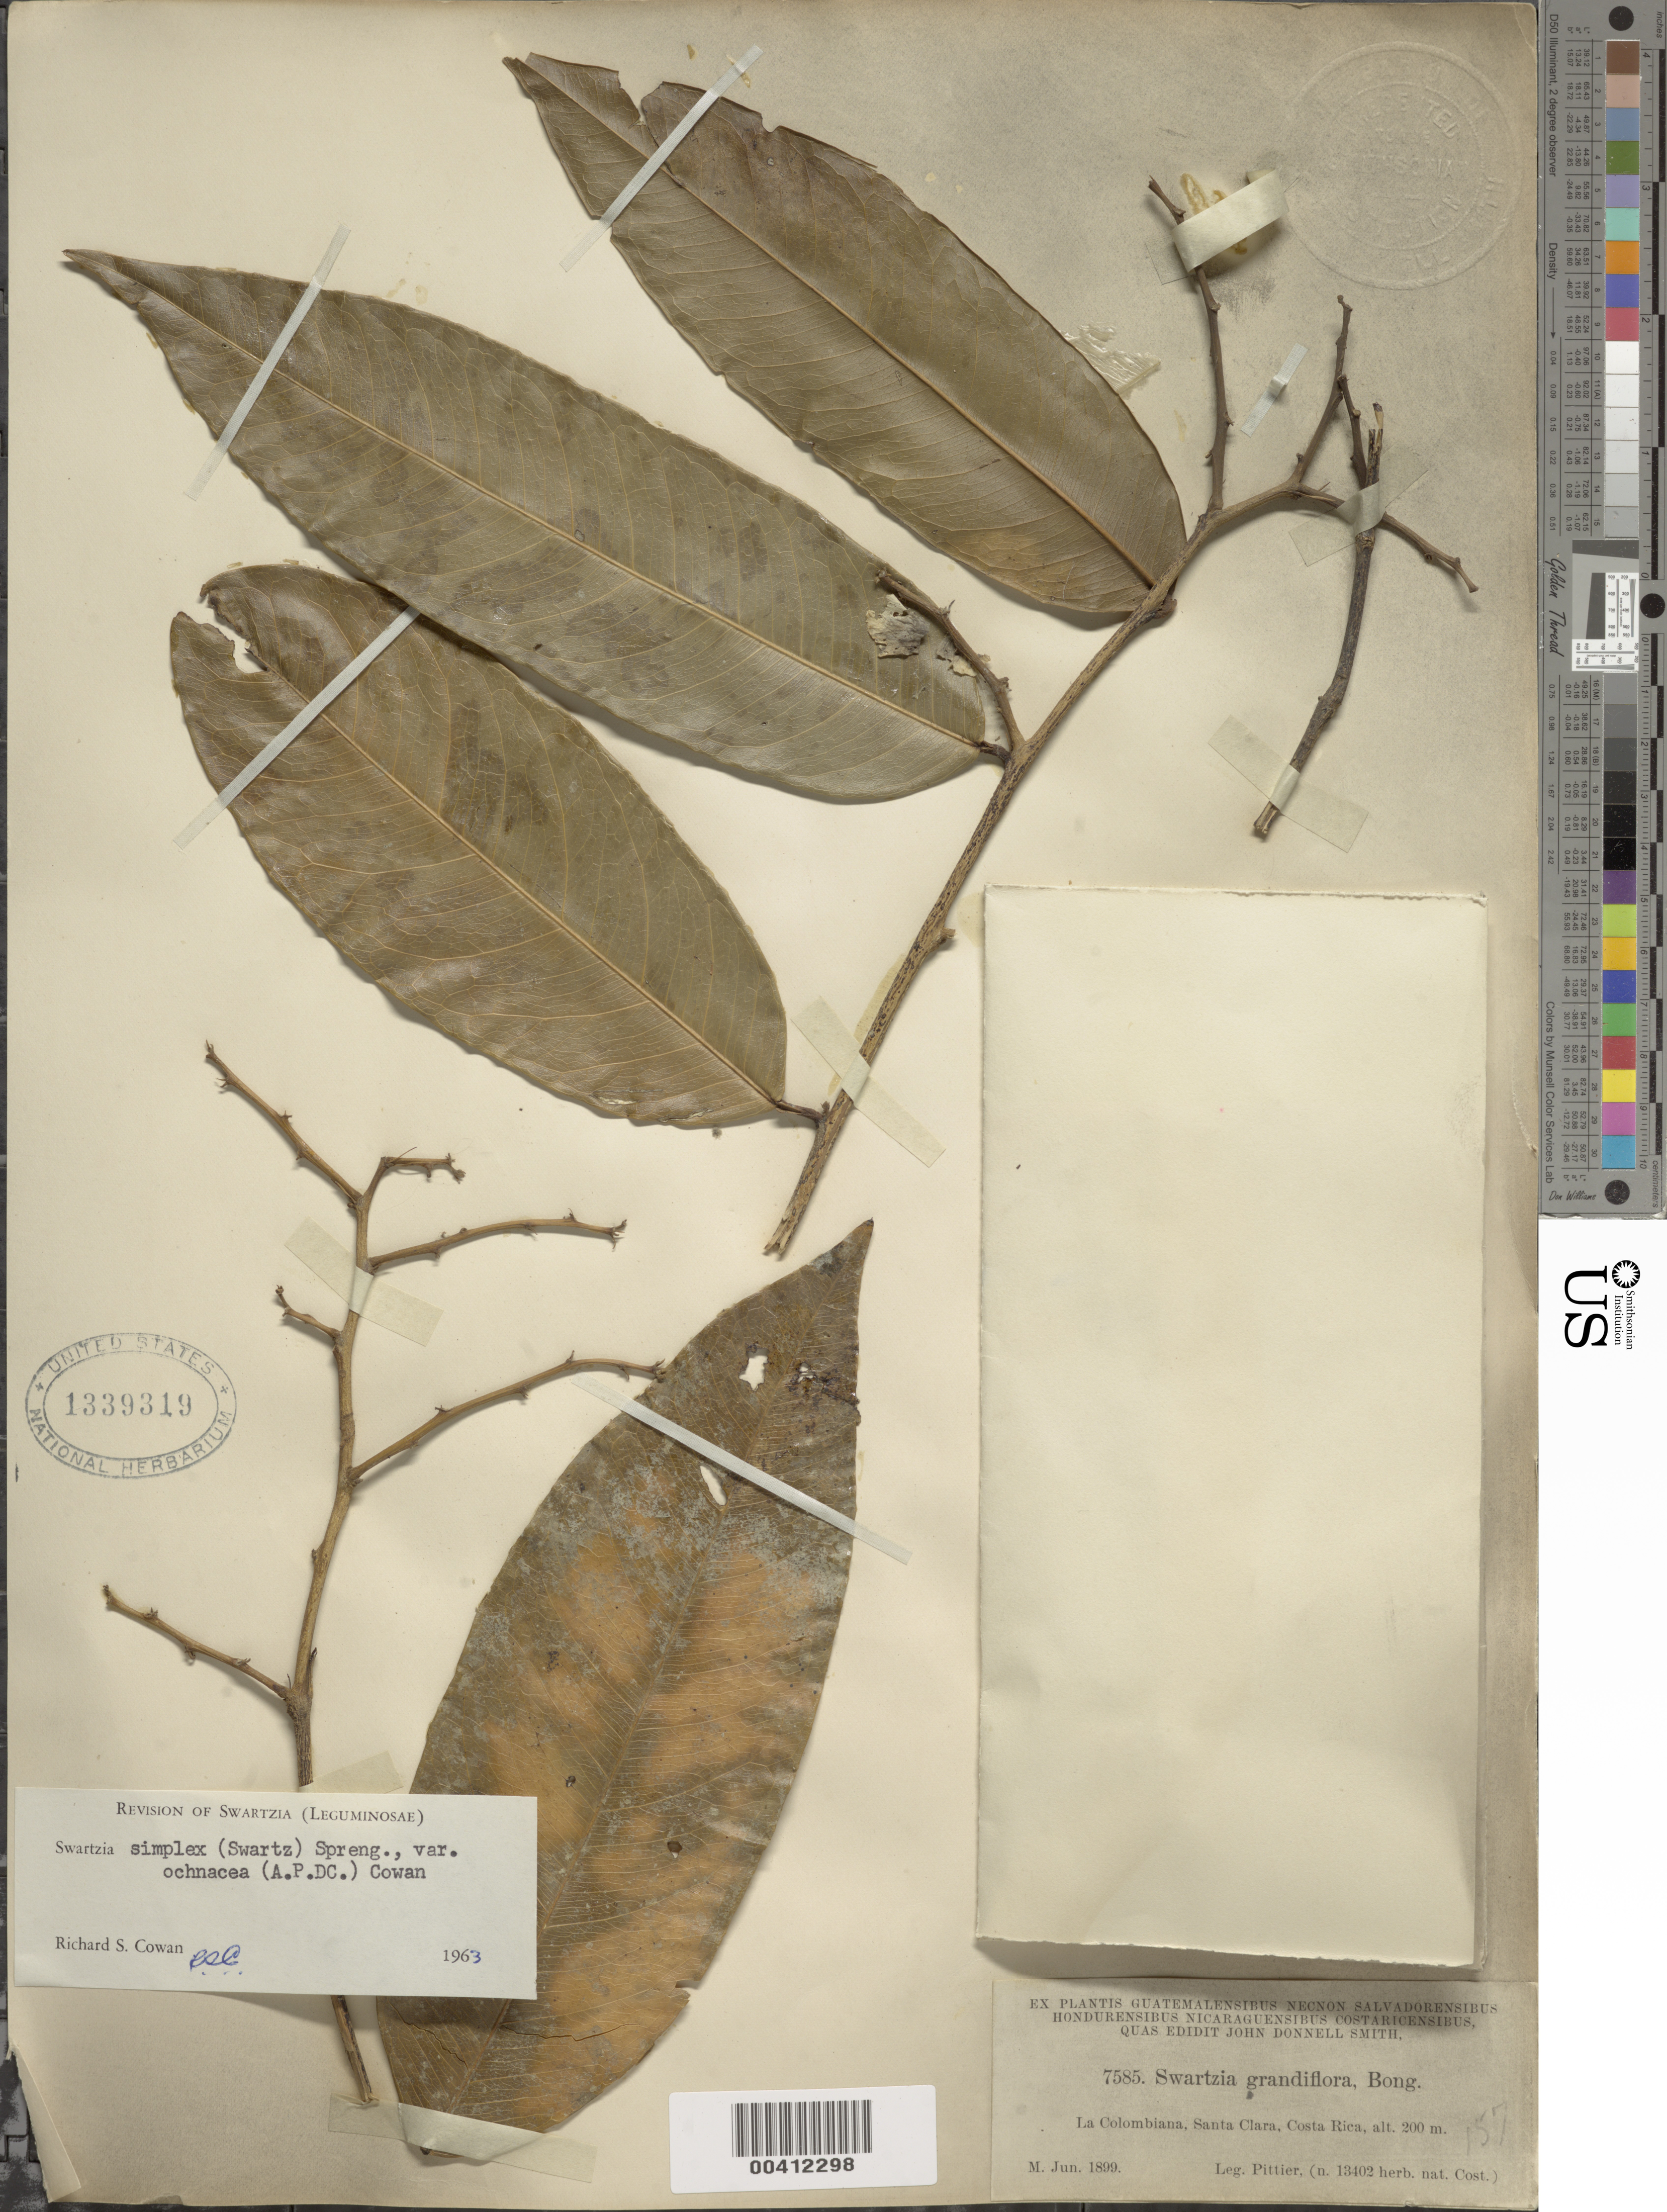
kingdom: Plantae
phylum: Tracheophyta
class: Magnoliopsida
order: Fabales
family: Fabaceae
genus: Swartzia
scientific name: Swartzia simplex var. ochnacea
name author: (DC.) R.S. Cowan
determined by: Cowan, R. S.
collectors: H. F. Pittier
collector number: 7585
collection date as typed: Jun 1899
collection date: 1899-06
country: Costa Rica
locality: La Colombiana, Santa Clara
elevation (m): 200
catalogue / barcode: US 1339319